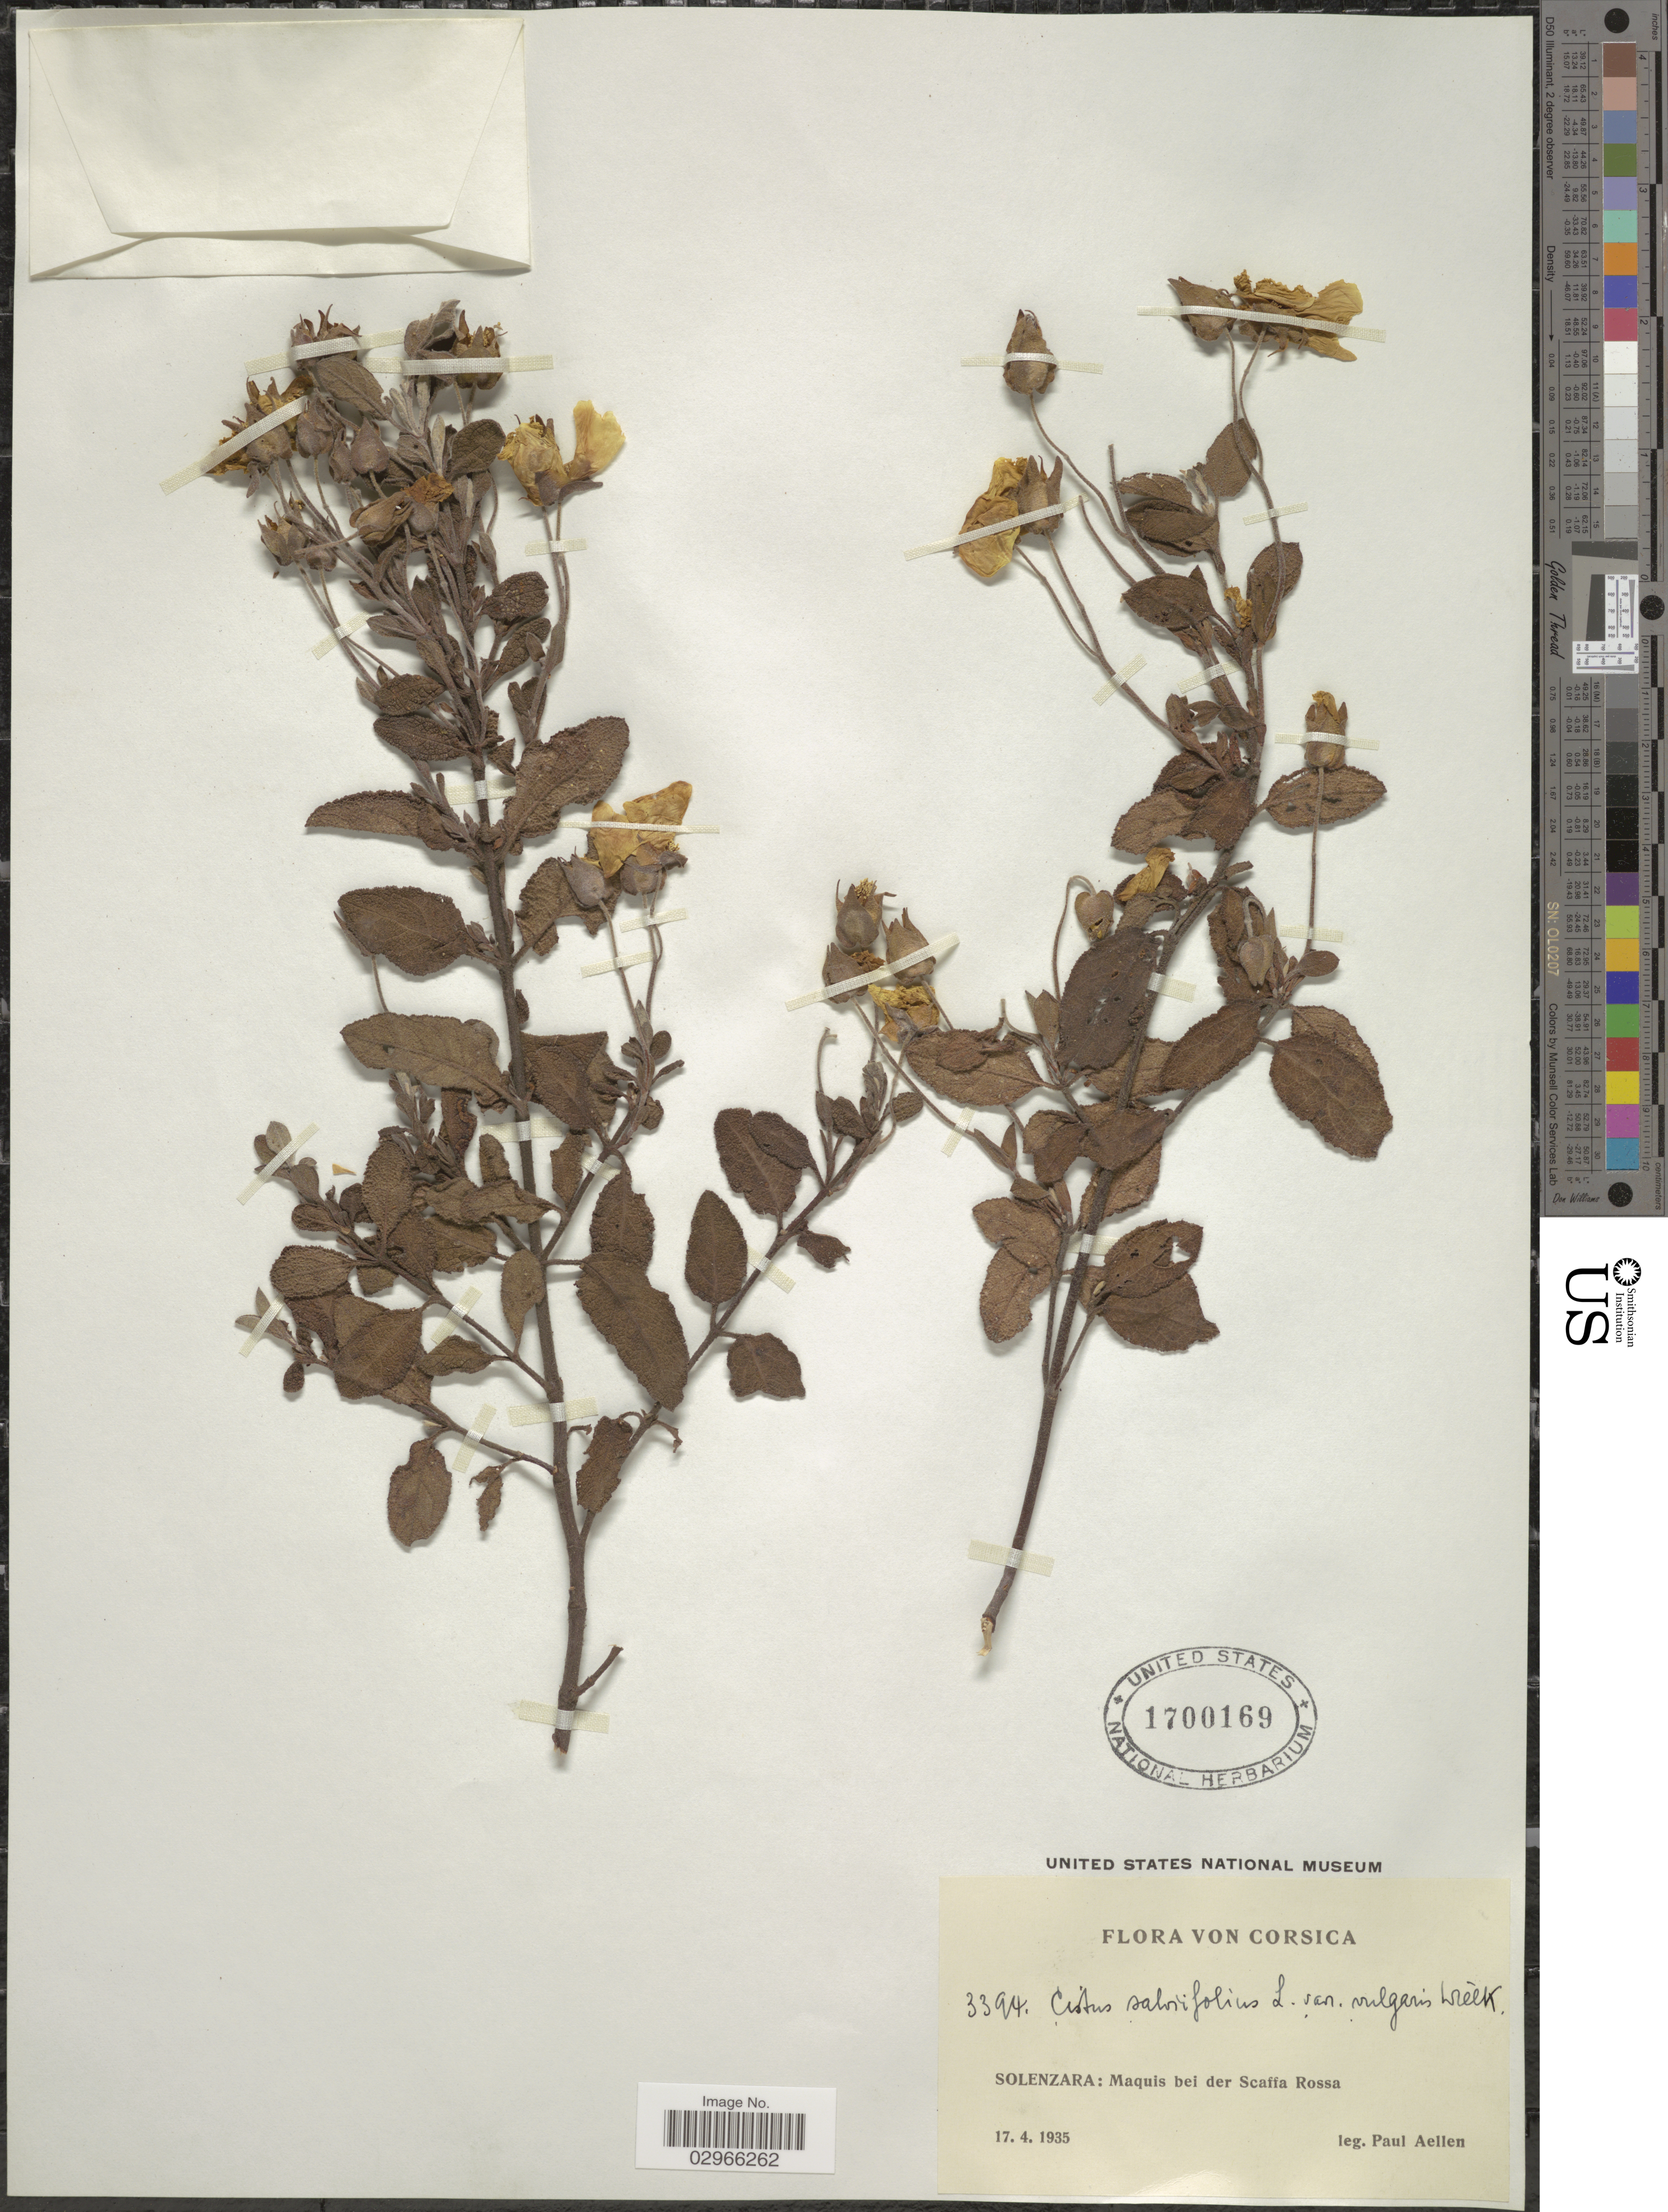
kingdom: Plantae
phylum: Tracheophyta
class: Magnoliopsida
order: Malvales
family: Cistaceae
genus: Cistus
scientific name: Cistus salviifolius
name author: L.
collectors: P. Aellen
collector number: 3394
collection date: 1935-04-17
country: France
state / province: Corsica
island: Corse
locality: Solenzara: Maquis bei der Scaffa Rossa.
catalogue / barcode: US 1700169